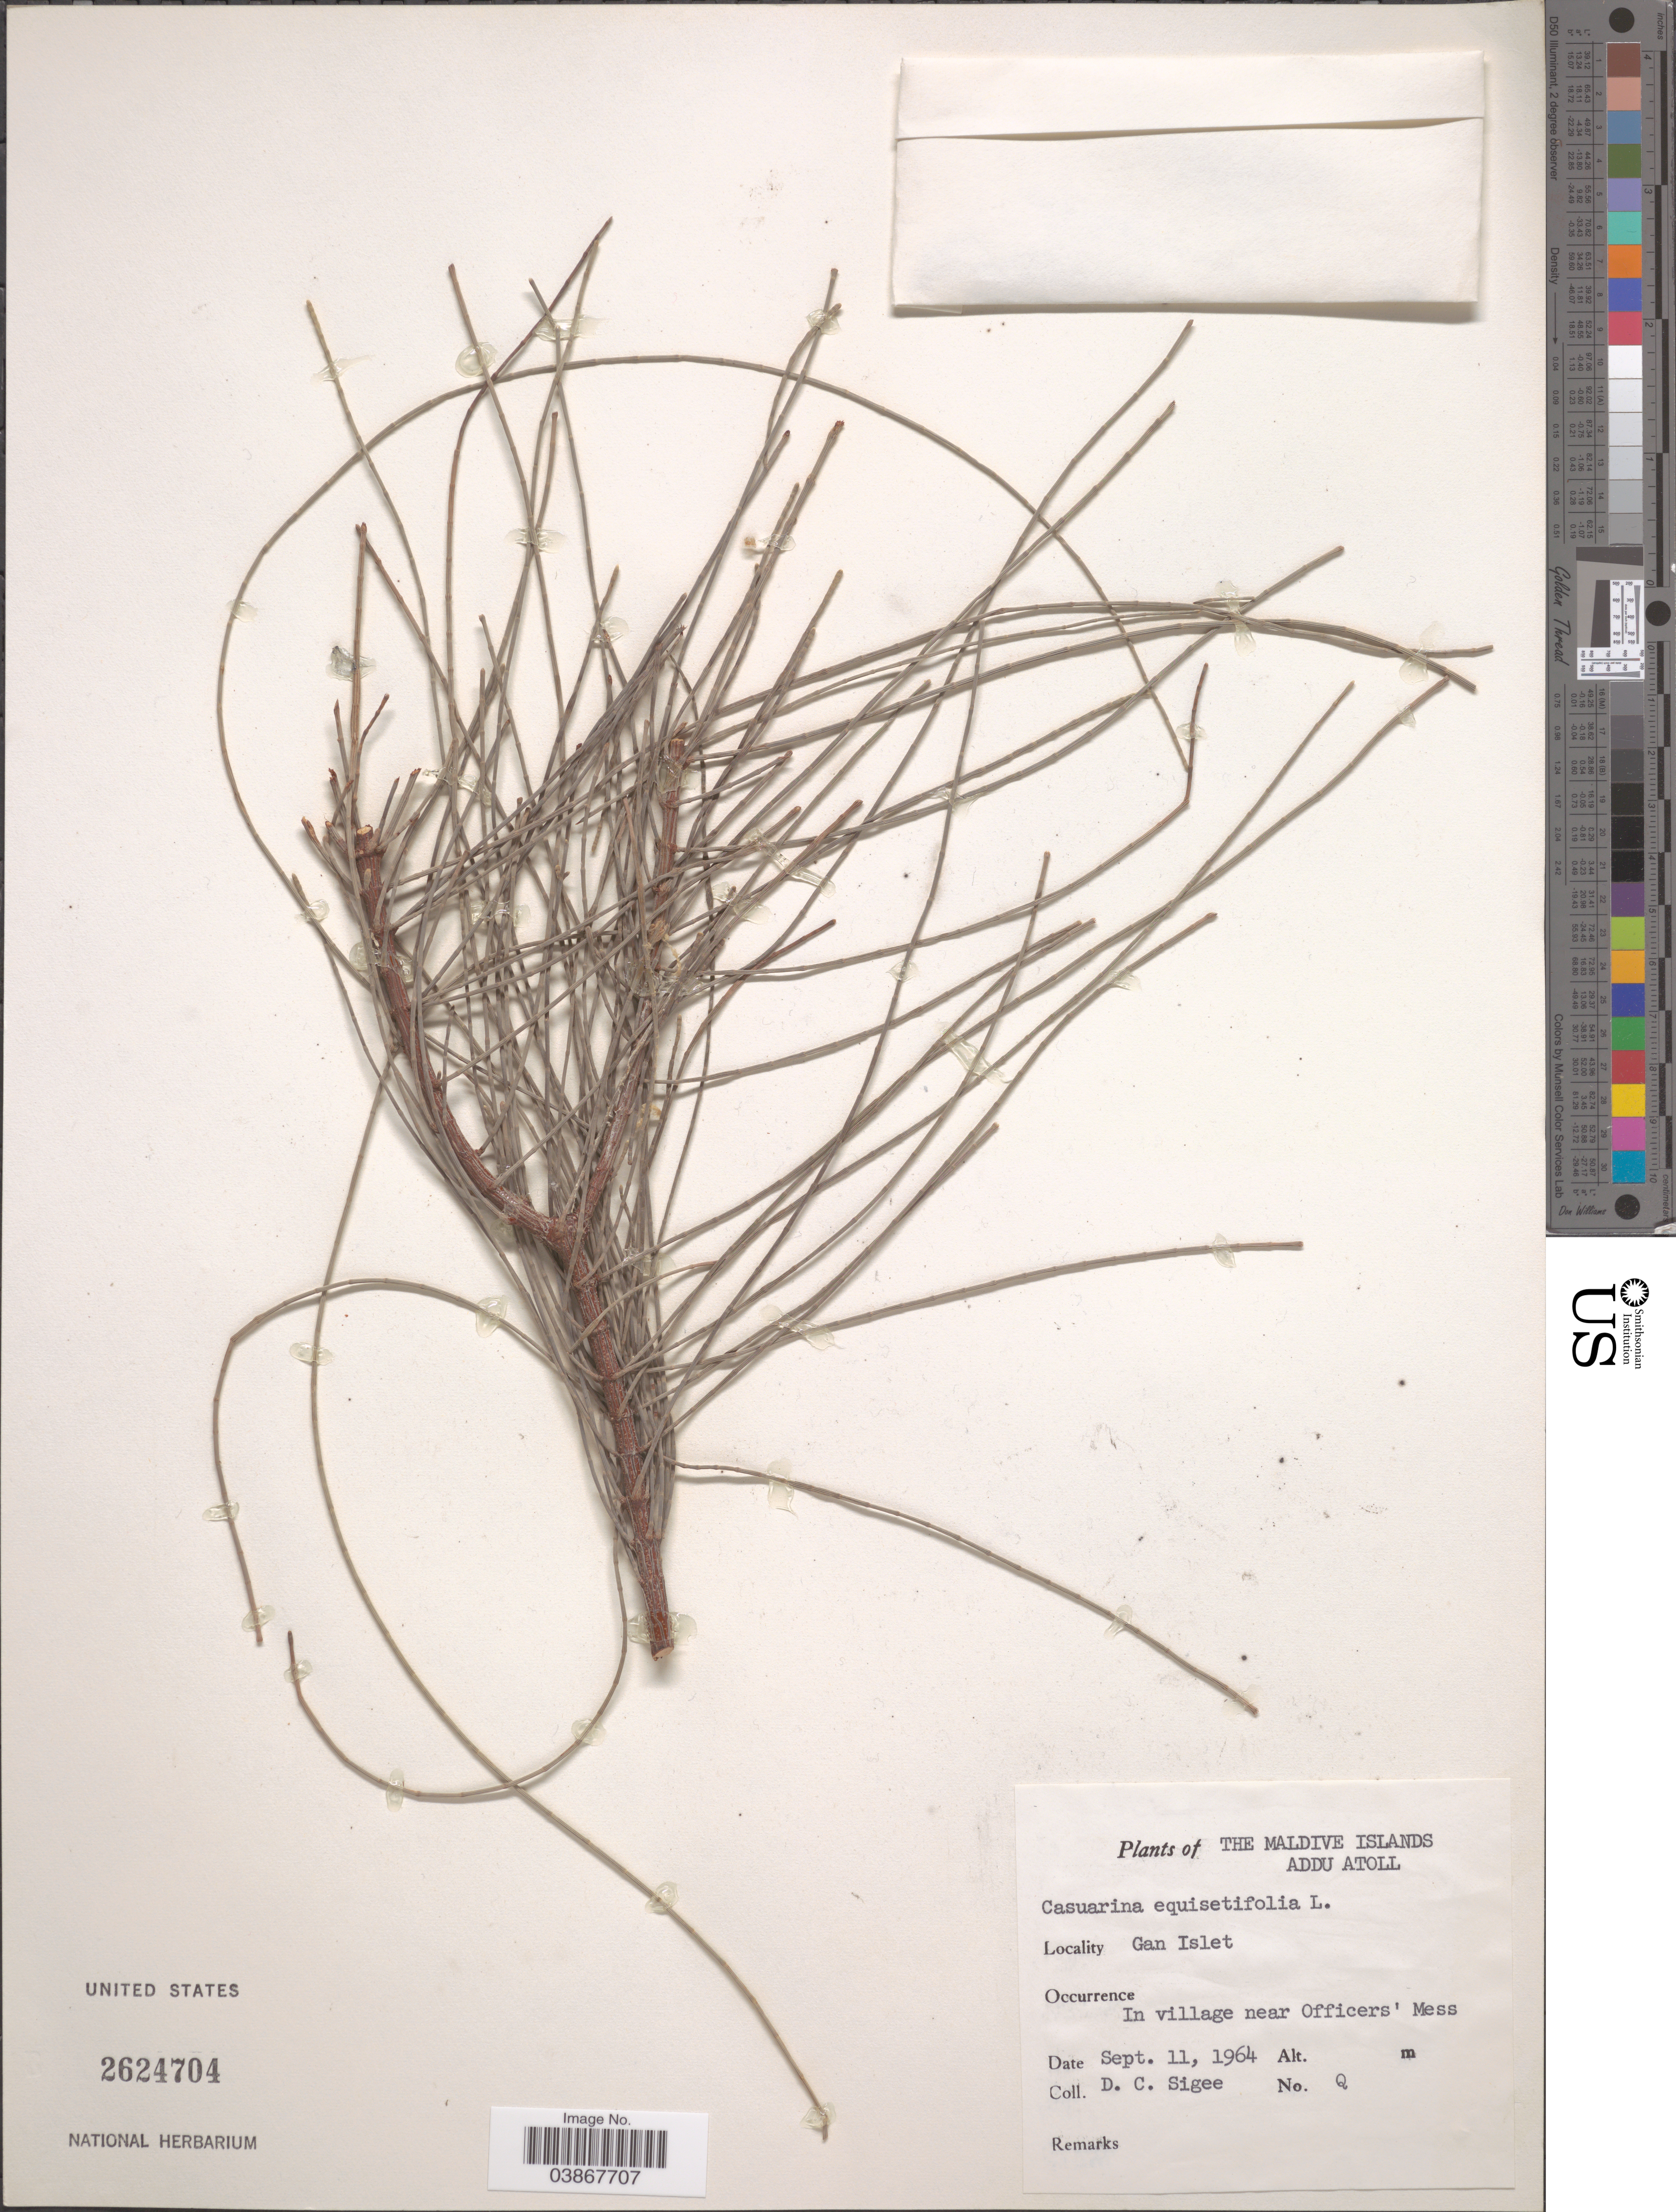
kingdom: Plantae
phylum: Tracheophyta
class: Magnoliopsida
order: Fagales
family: Casuarinaceae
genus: Casuarina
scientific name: Casuarina equisetifolia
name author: L.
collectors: D. C. Sigee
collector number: Q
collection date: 1964-09-11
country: Maldive Islands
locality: The Maldive Islands. Addu Atoll. Gan Islet. In village near Officers' Mess.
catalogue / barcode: US 2624704